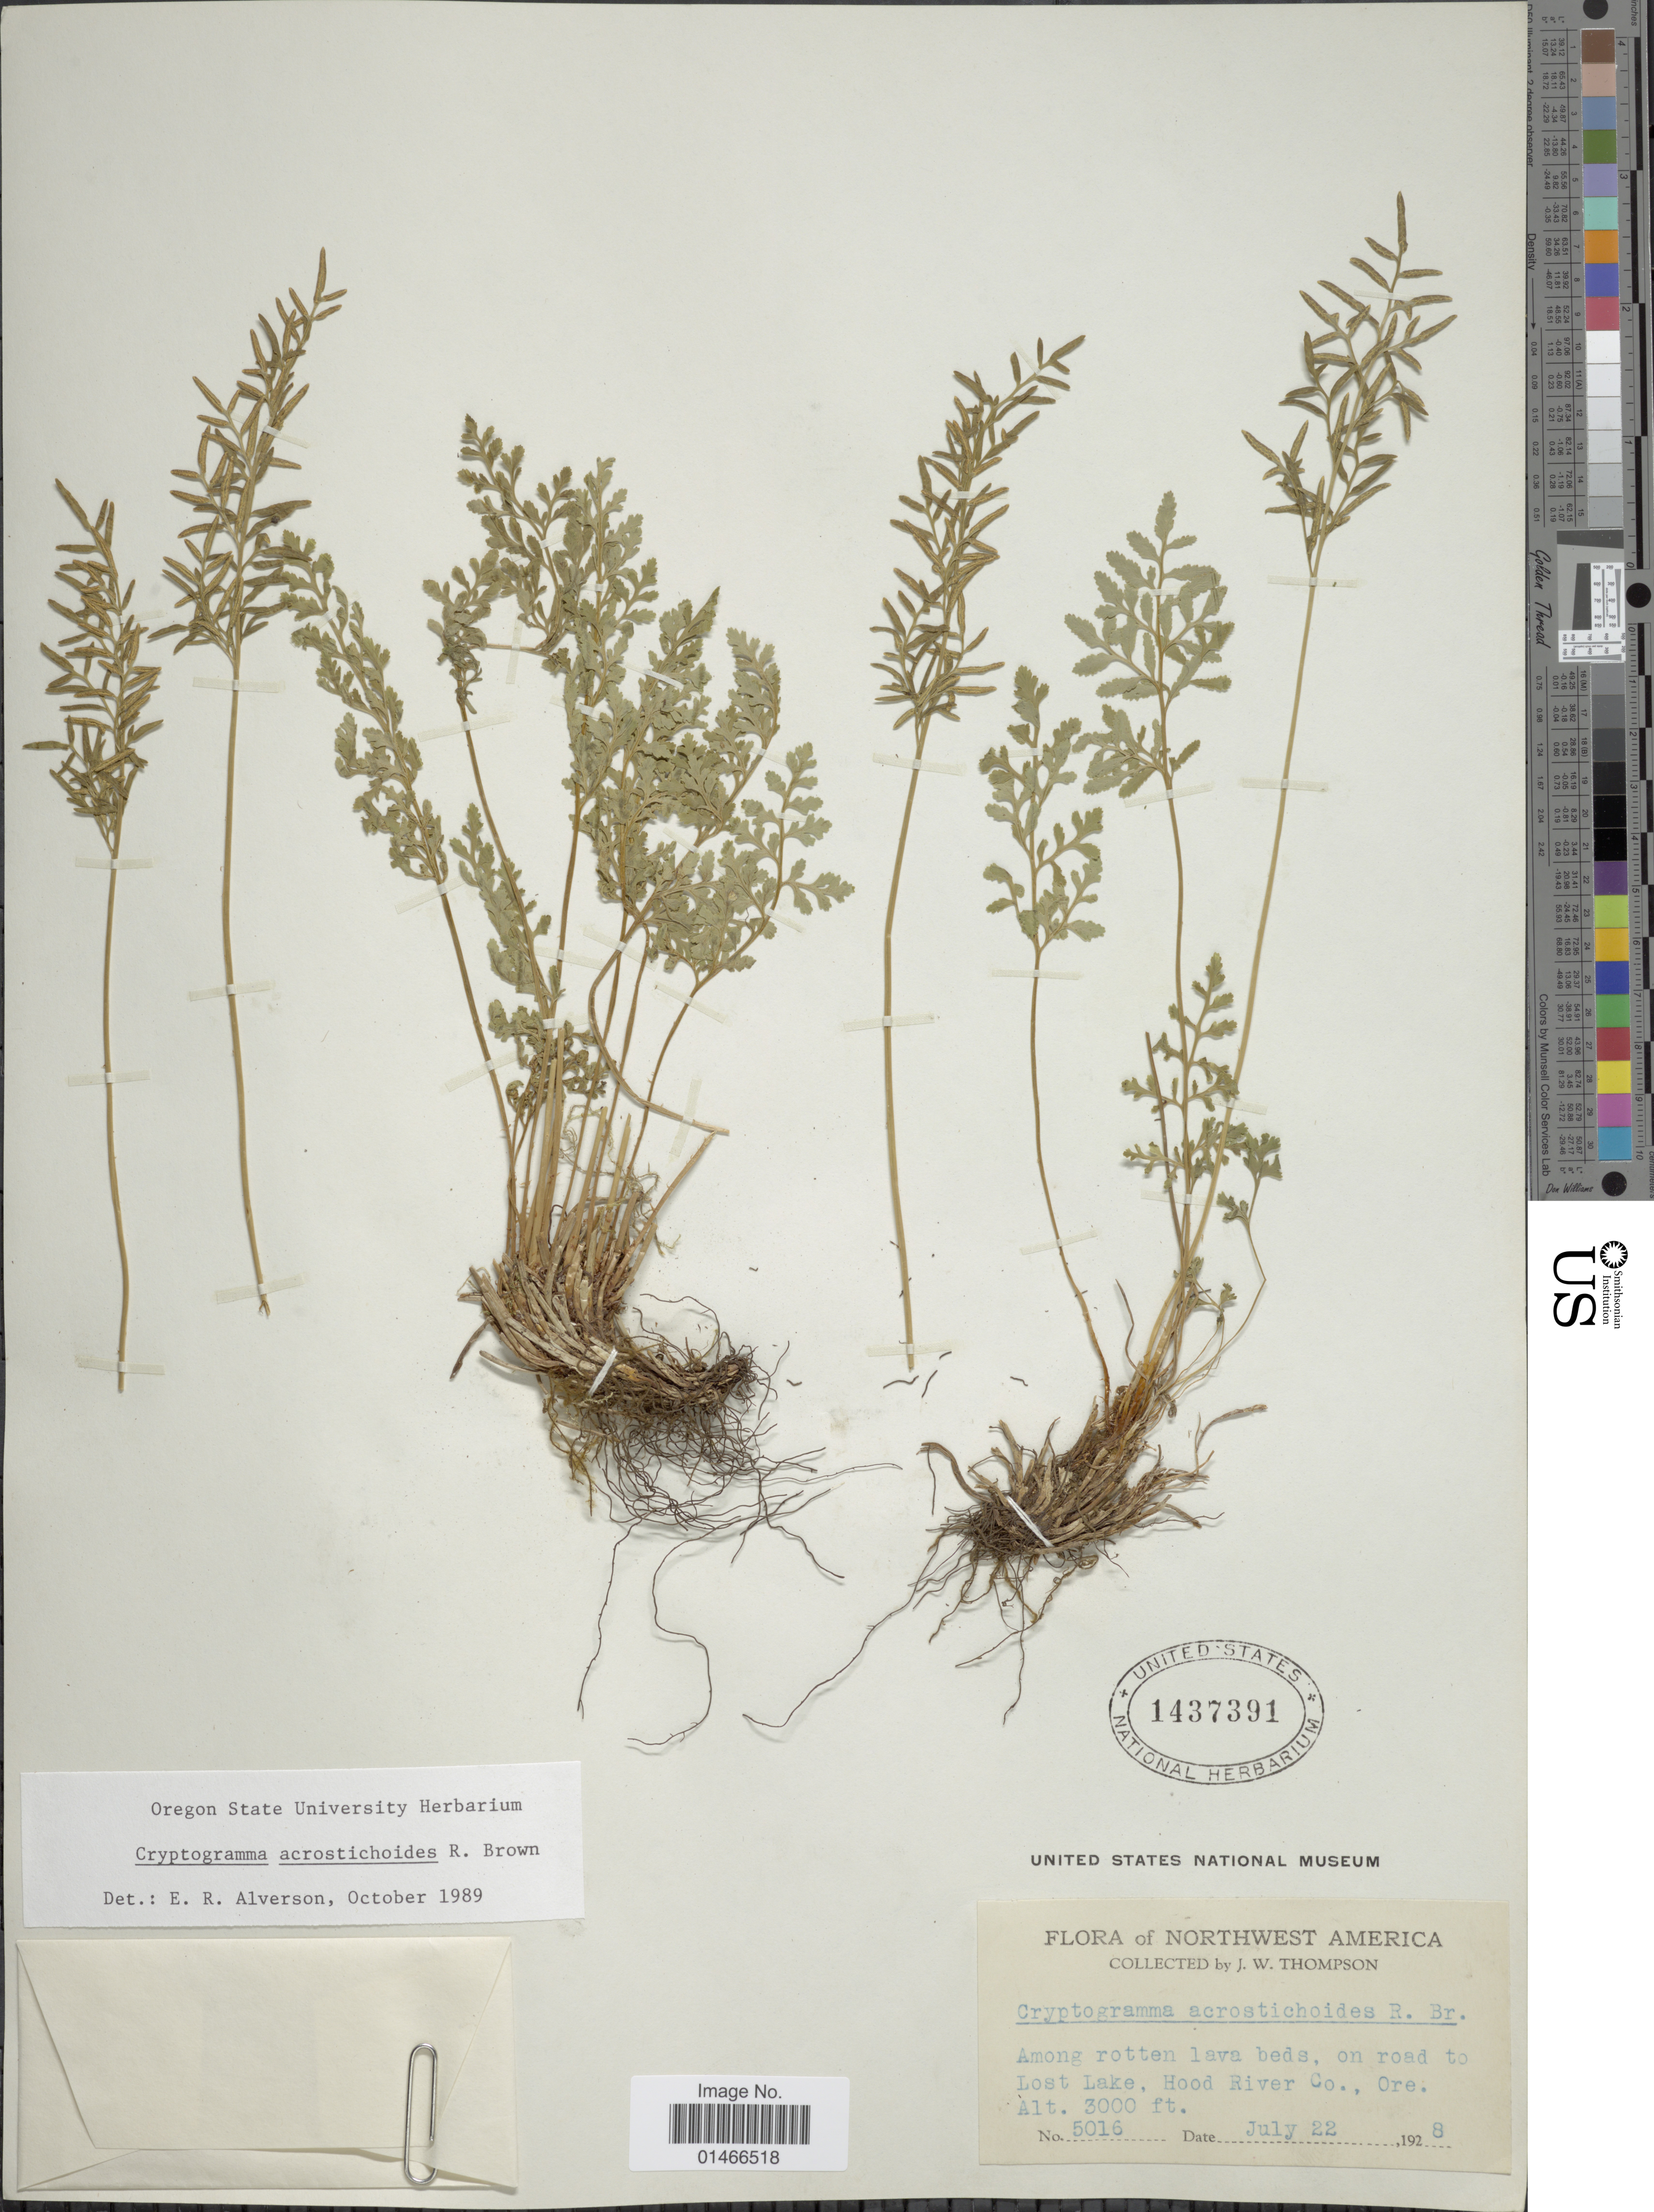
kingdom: Plantae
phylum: Tracheophyta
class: Polypodiopsida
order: Polypodiales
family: Pteridaceae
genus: Cryptogramma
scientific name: Cryptogramma acrostichoides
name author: R. Br.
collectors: J. W. Thompson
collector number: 5016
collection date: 1928-07-22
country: United States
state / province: Oregon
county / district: Hood River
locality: Northwest America. On road to Lost Lake, Hood River Co., Ore.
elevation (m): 914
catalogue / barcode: US 1437391